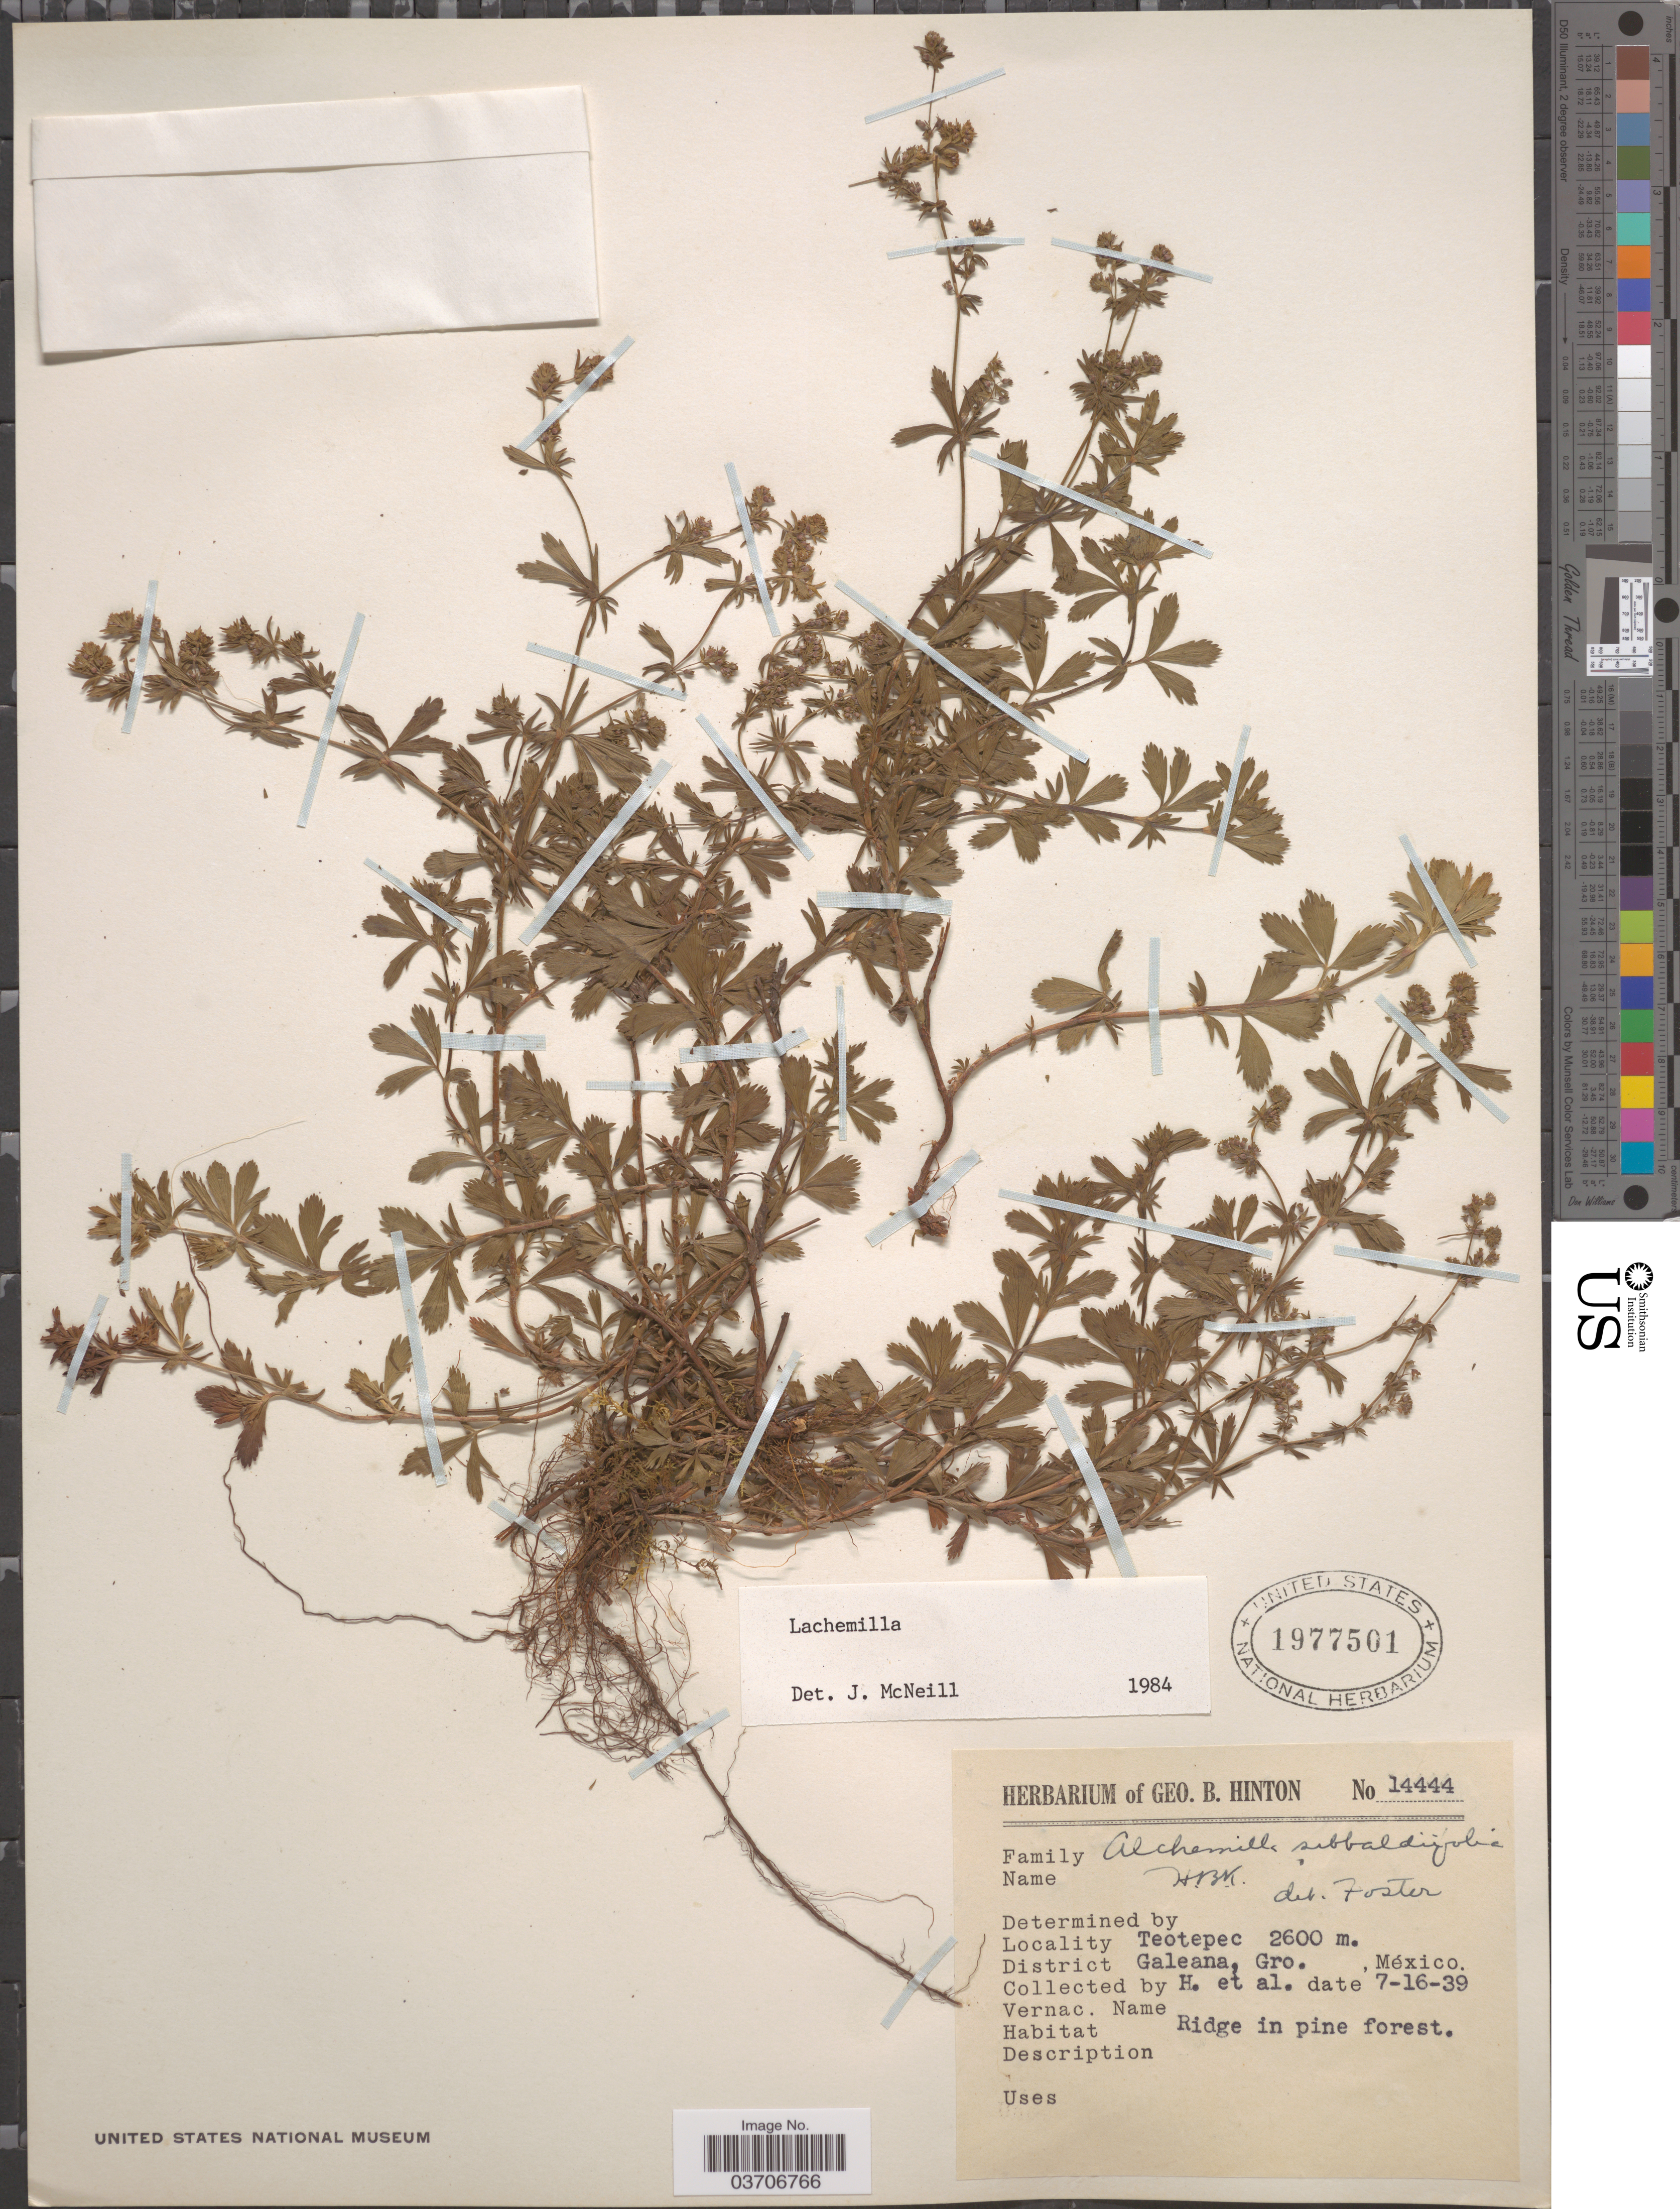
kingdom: Plantae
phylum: Tracheophyta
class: Magnoliopsida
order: Rosales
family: Rosaceae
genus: Lachemilla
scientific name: Lachemilla sp.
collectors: G. B. Hinton & et al.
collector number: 14444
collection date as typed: Transcribed d/m/y: 16/7/39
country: Mexico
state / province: Guerrero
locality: Teotepec. District Galeana.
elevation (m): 2600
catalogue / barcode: US 1977501